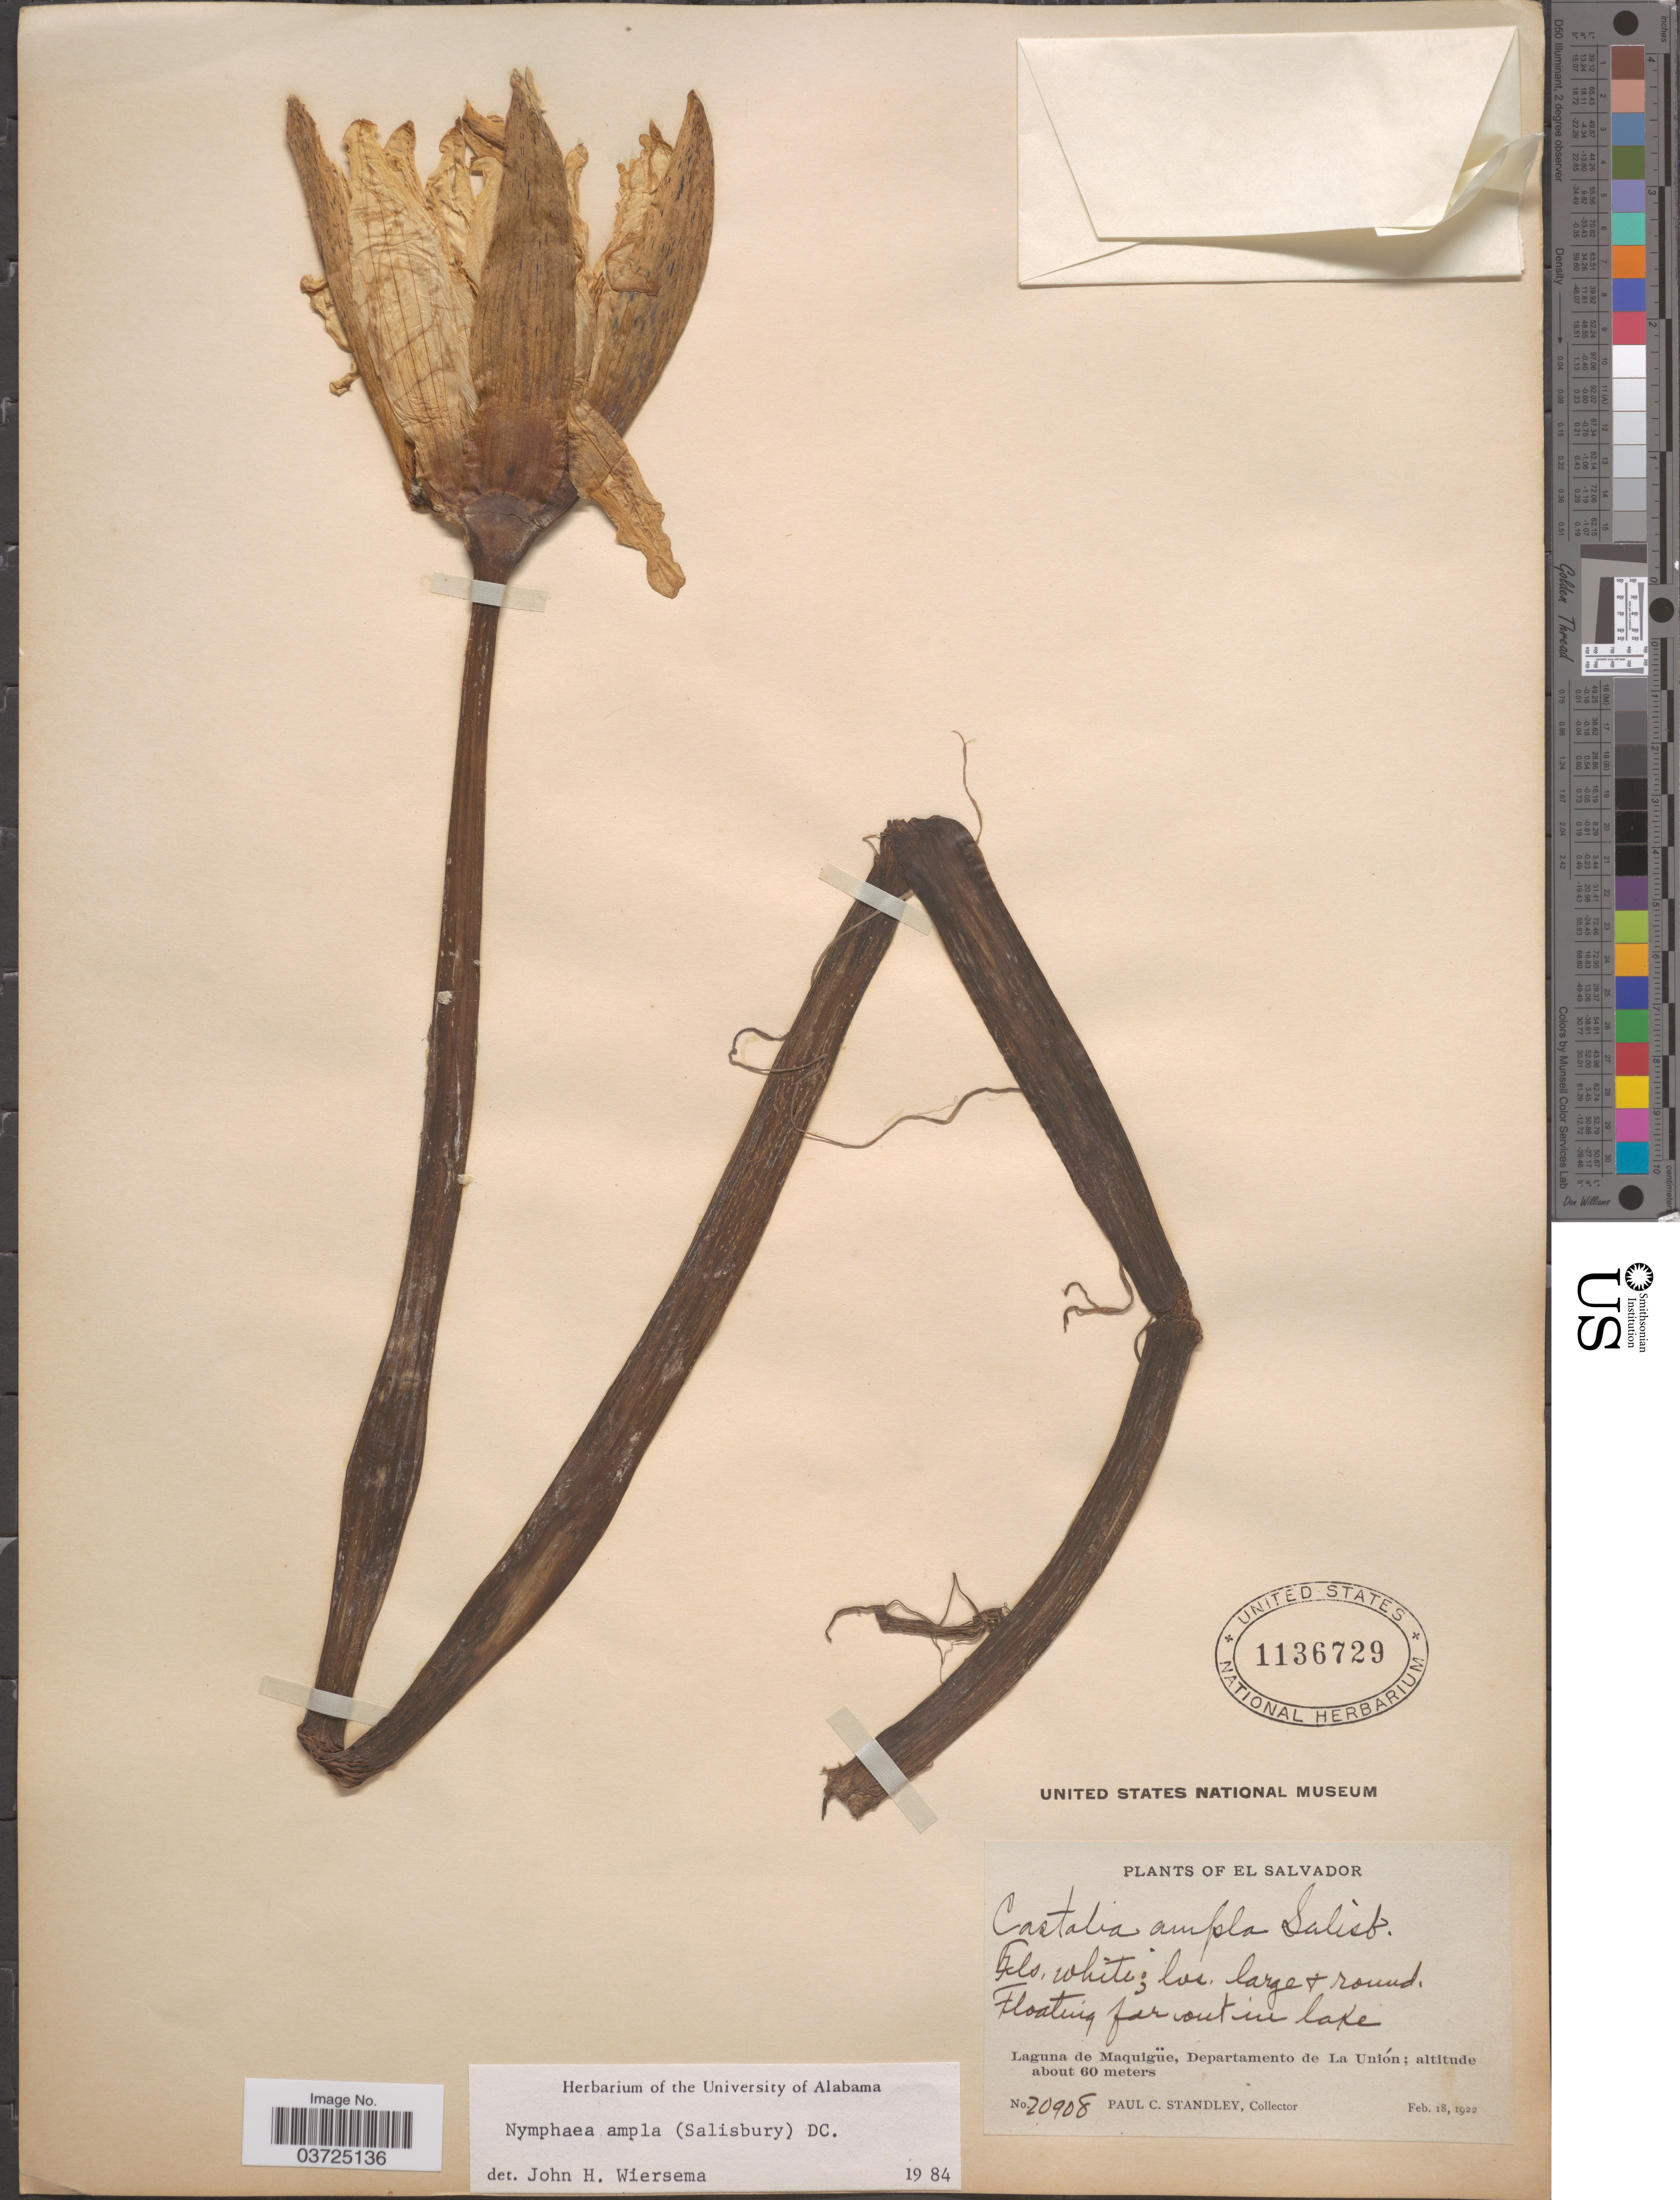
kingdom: Plantae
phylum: Tracheophyta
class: Magnoliopsida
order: Nymphaeales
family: Nymphaeaceae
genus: Nymphaea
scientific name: Nymphaea ampla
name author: (Salisb.) DC.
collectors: P. C. Standley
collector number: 20908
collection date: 1922-02-18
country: El Salvador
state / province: La Union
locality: Laguna de Maquigüe, Departamento de La Unión.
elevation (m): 60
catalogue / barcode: US 1136729